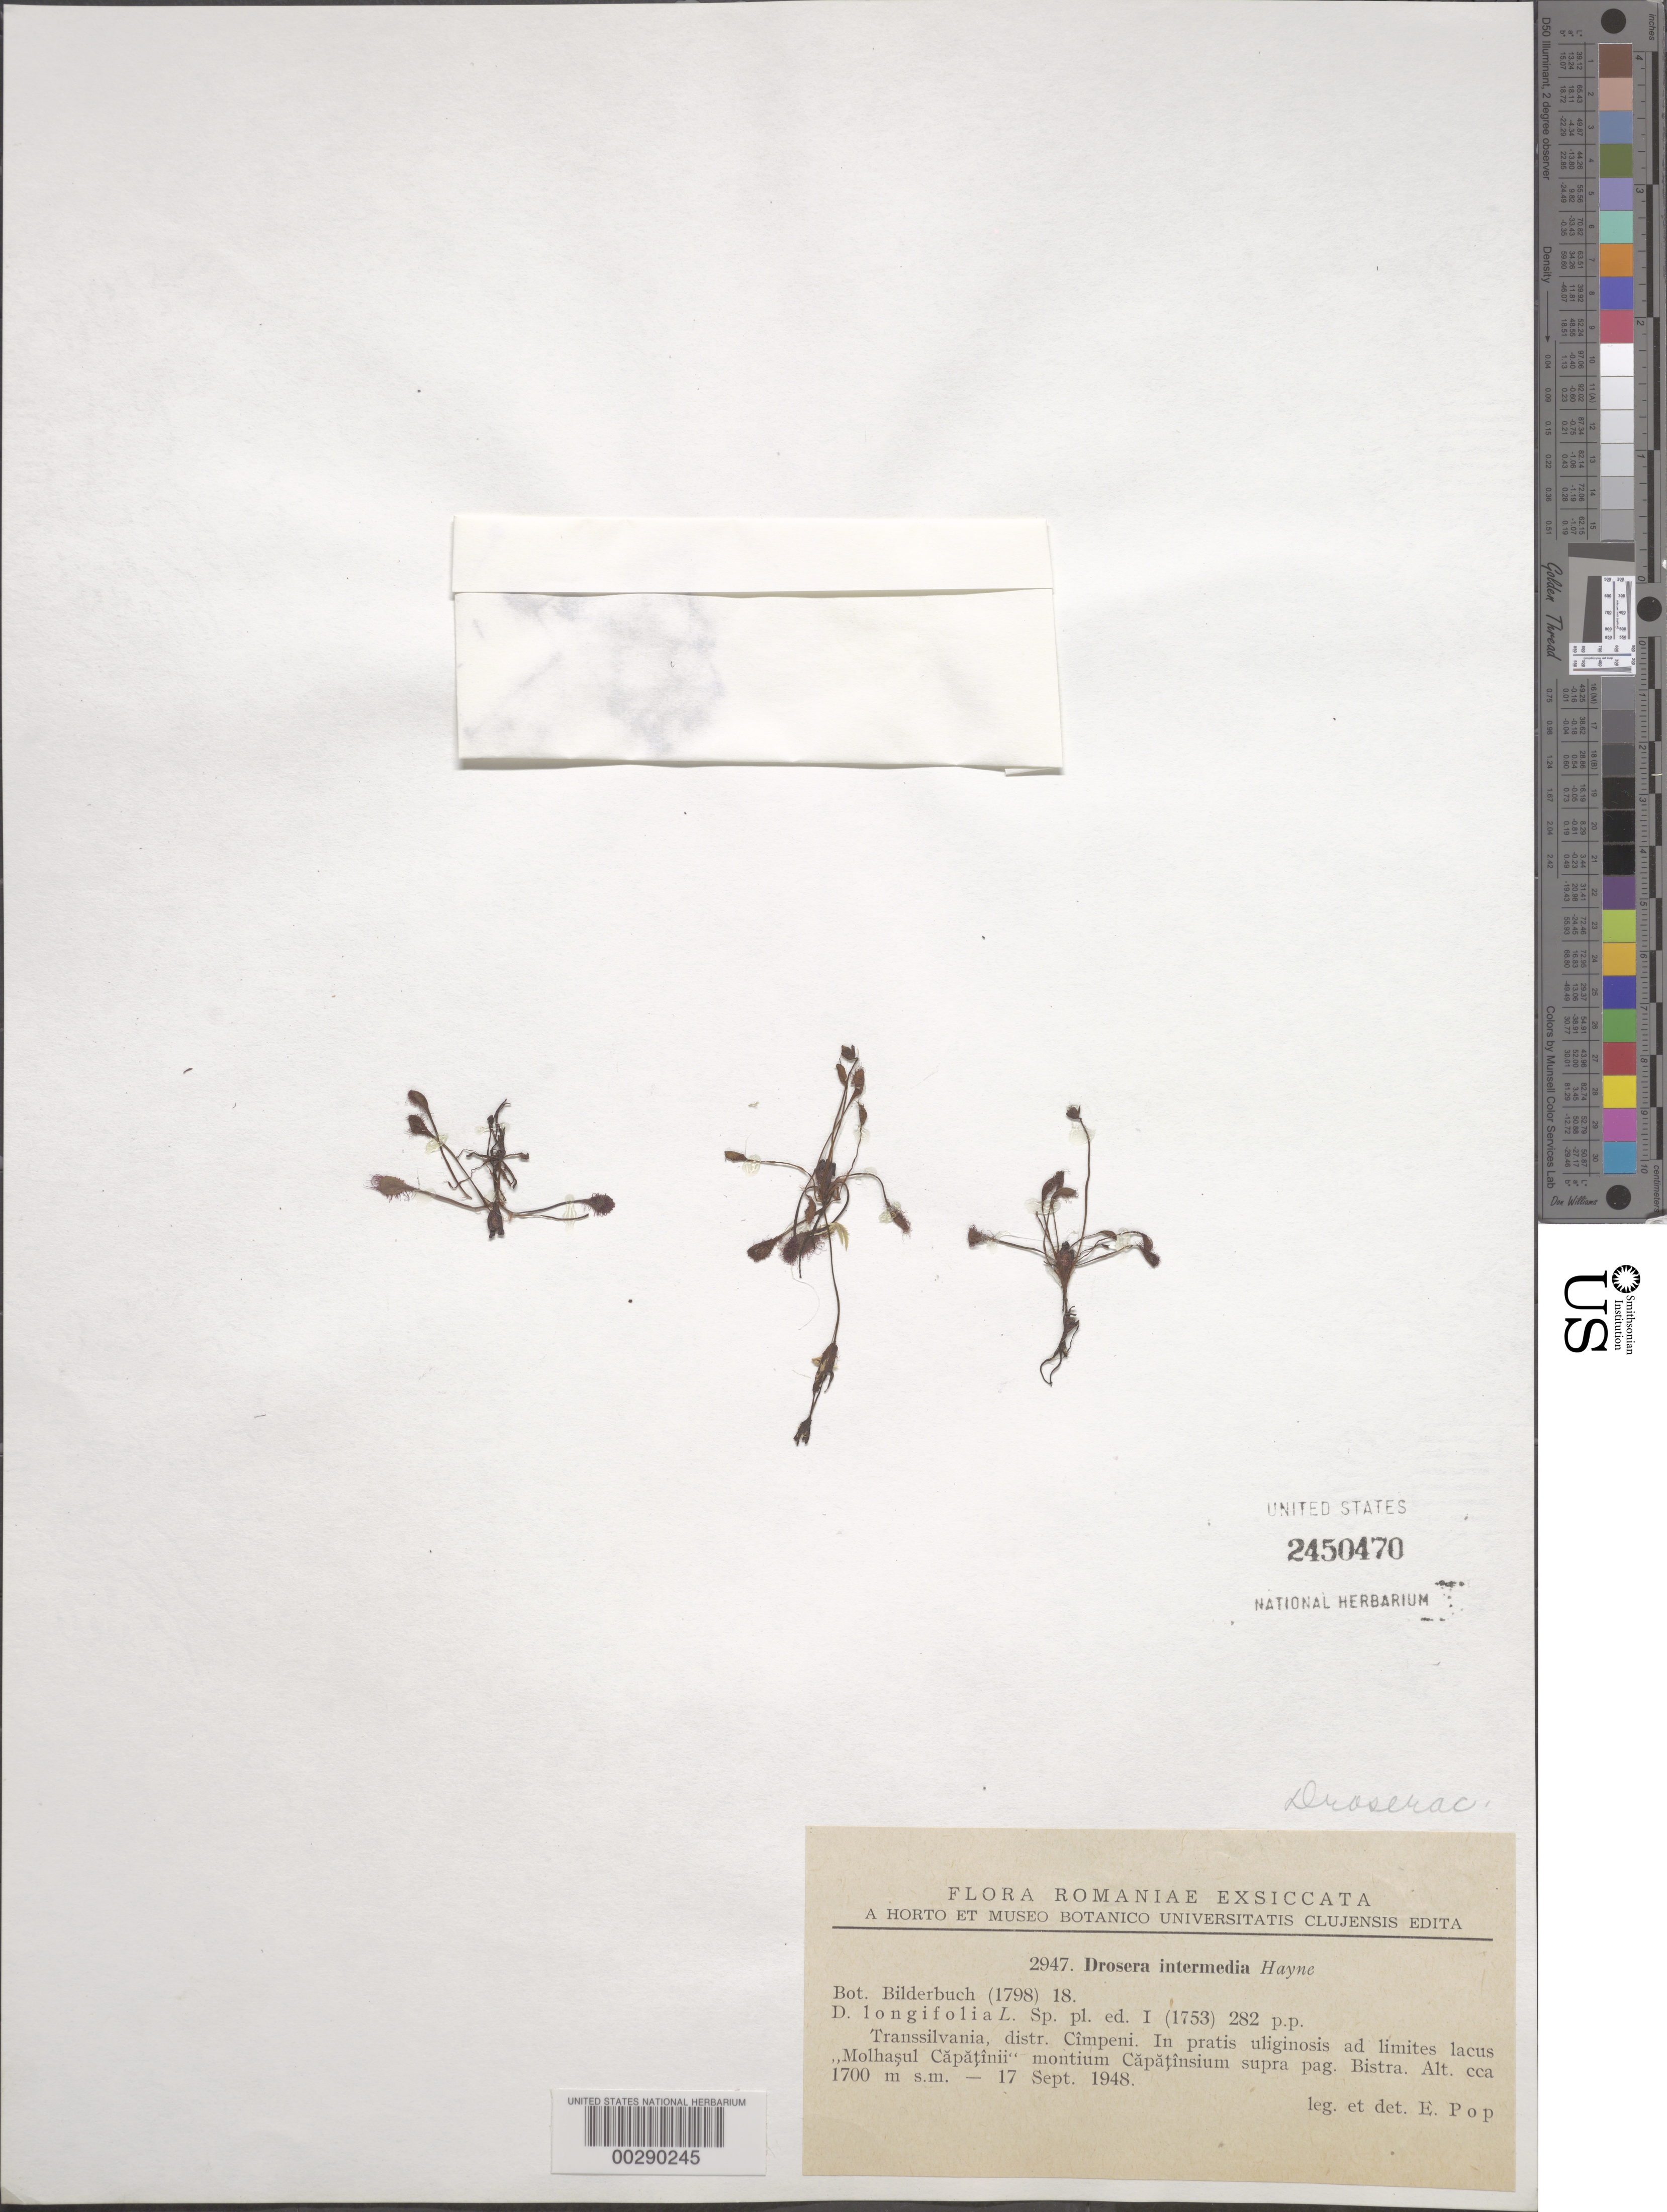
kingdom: Plantae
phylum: Tracheophyta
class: Magnoliopsida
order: Caryophyllales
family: Droseraceae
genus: Drosera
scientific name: Drosera intermedia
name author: Hayne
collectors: E. Pop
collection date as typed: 17 Sep 1948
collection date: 1948-09-17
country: Romania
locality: Transylvannia, cimpeni dist., pag. bistra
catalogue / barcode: US 2450470